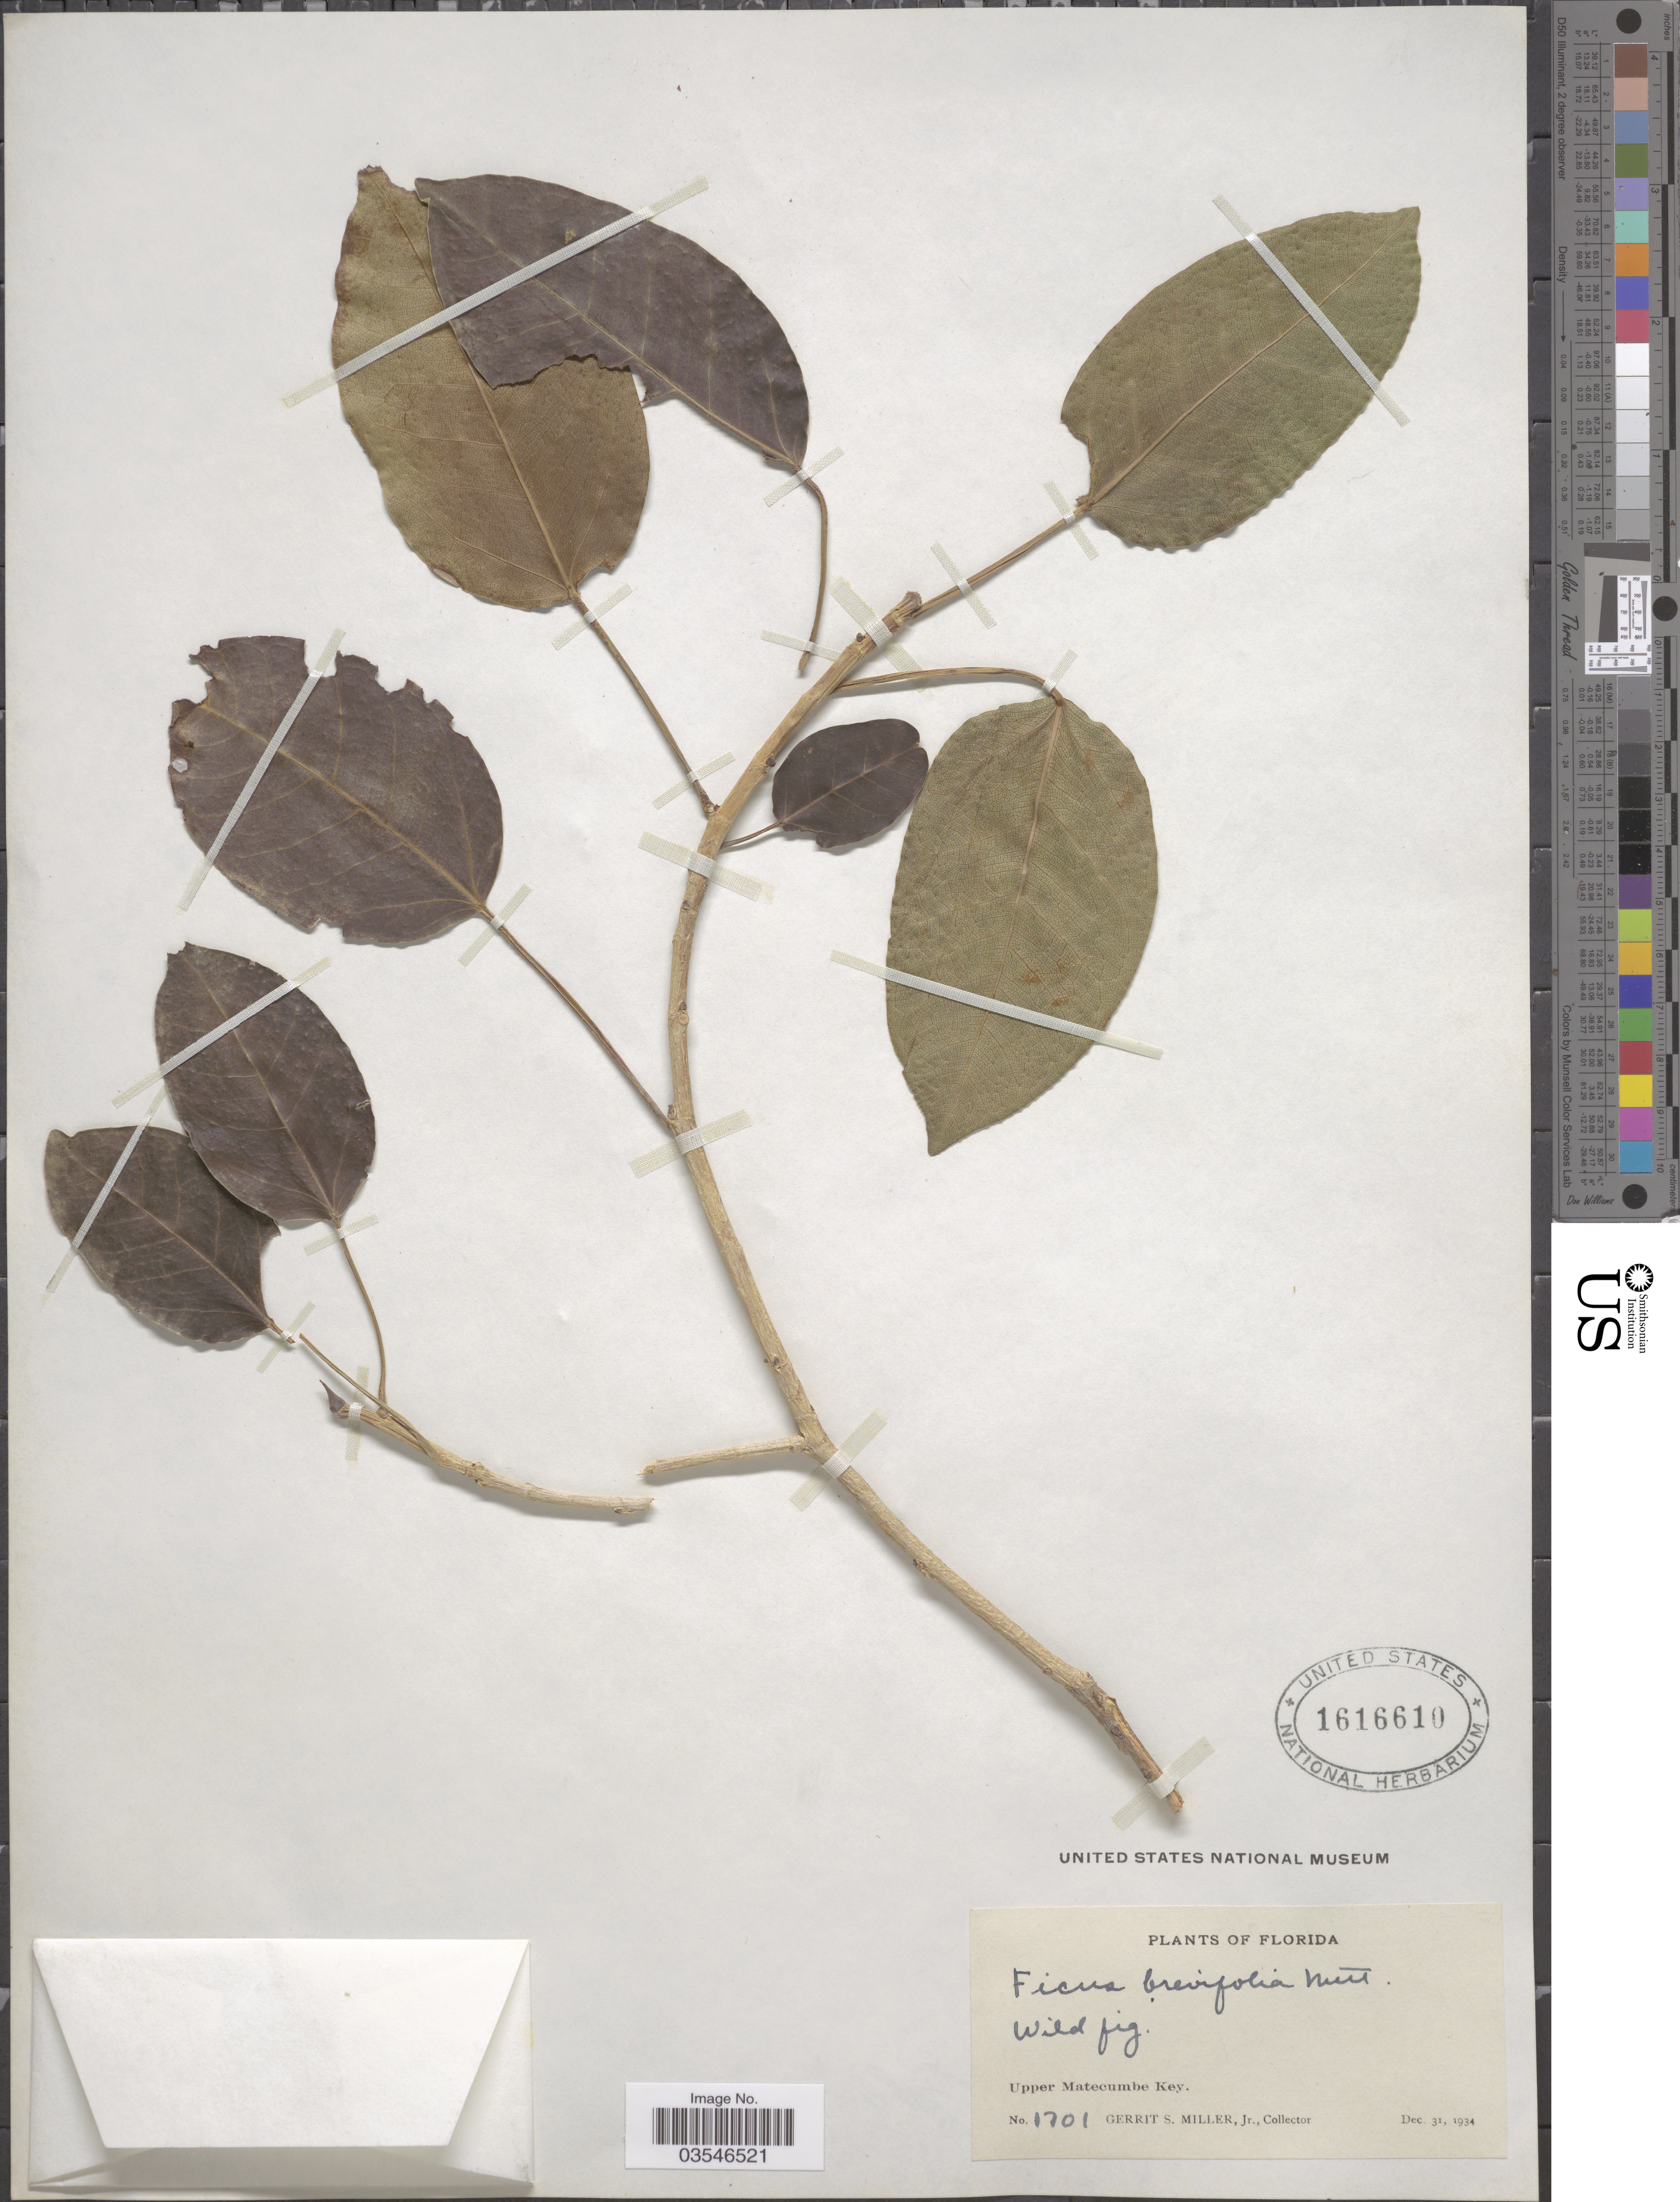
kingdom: Plantae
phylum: Tracheophyta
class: Magnoliopsida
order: Rosales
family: Moraceae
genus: Ficus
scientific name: Ficus brevifolia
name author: Nutt.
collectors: G. S. Miller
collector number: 1701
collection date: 1934-12-31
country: United States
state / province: Florida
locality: Upper Matecumbe Key.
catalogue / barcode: US 1616610